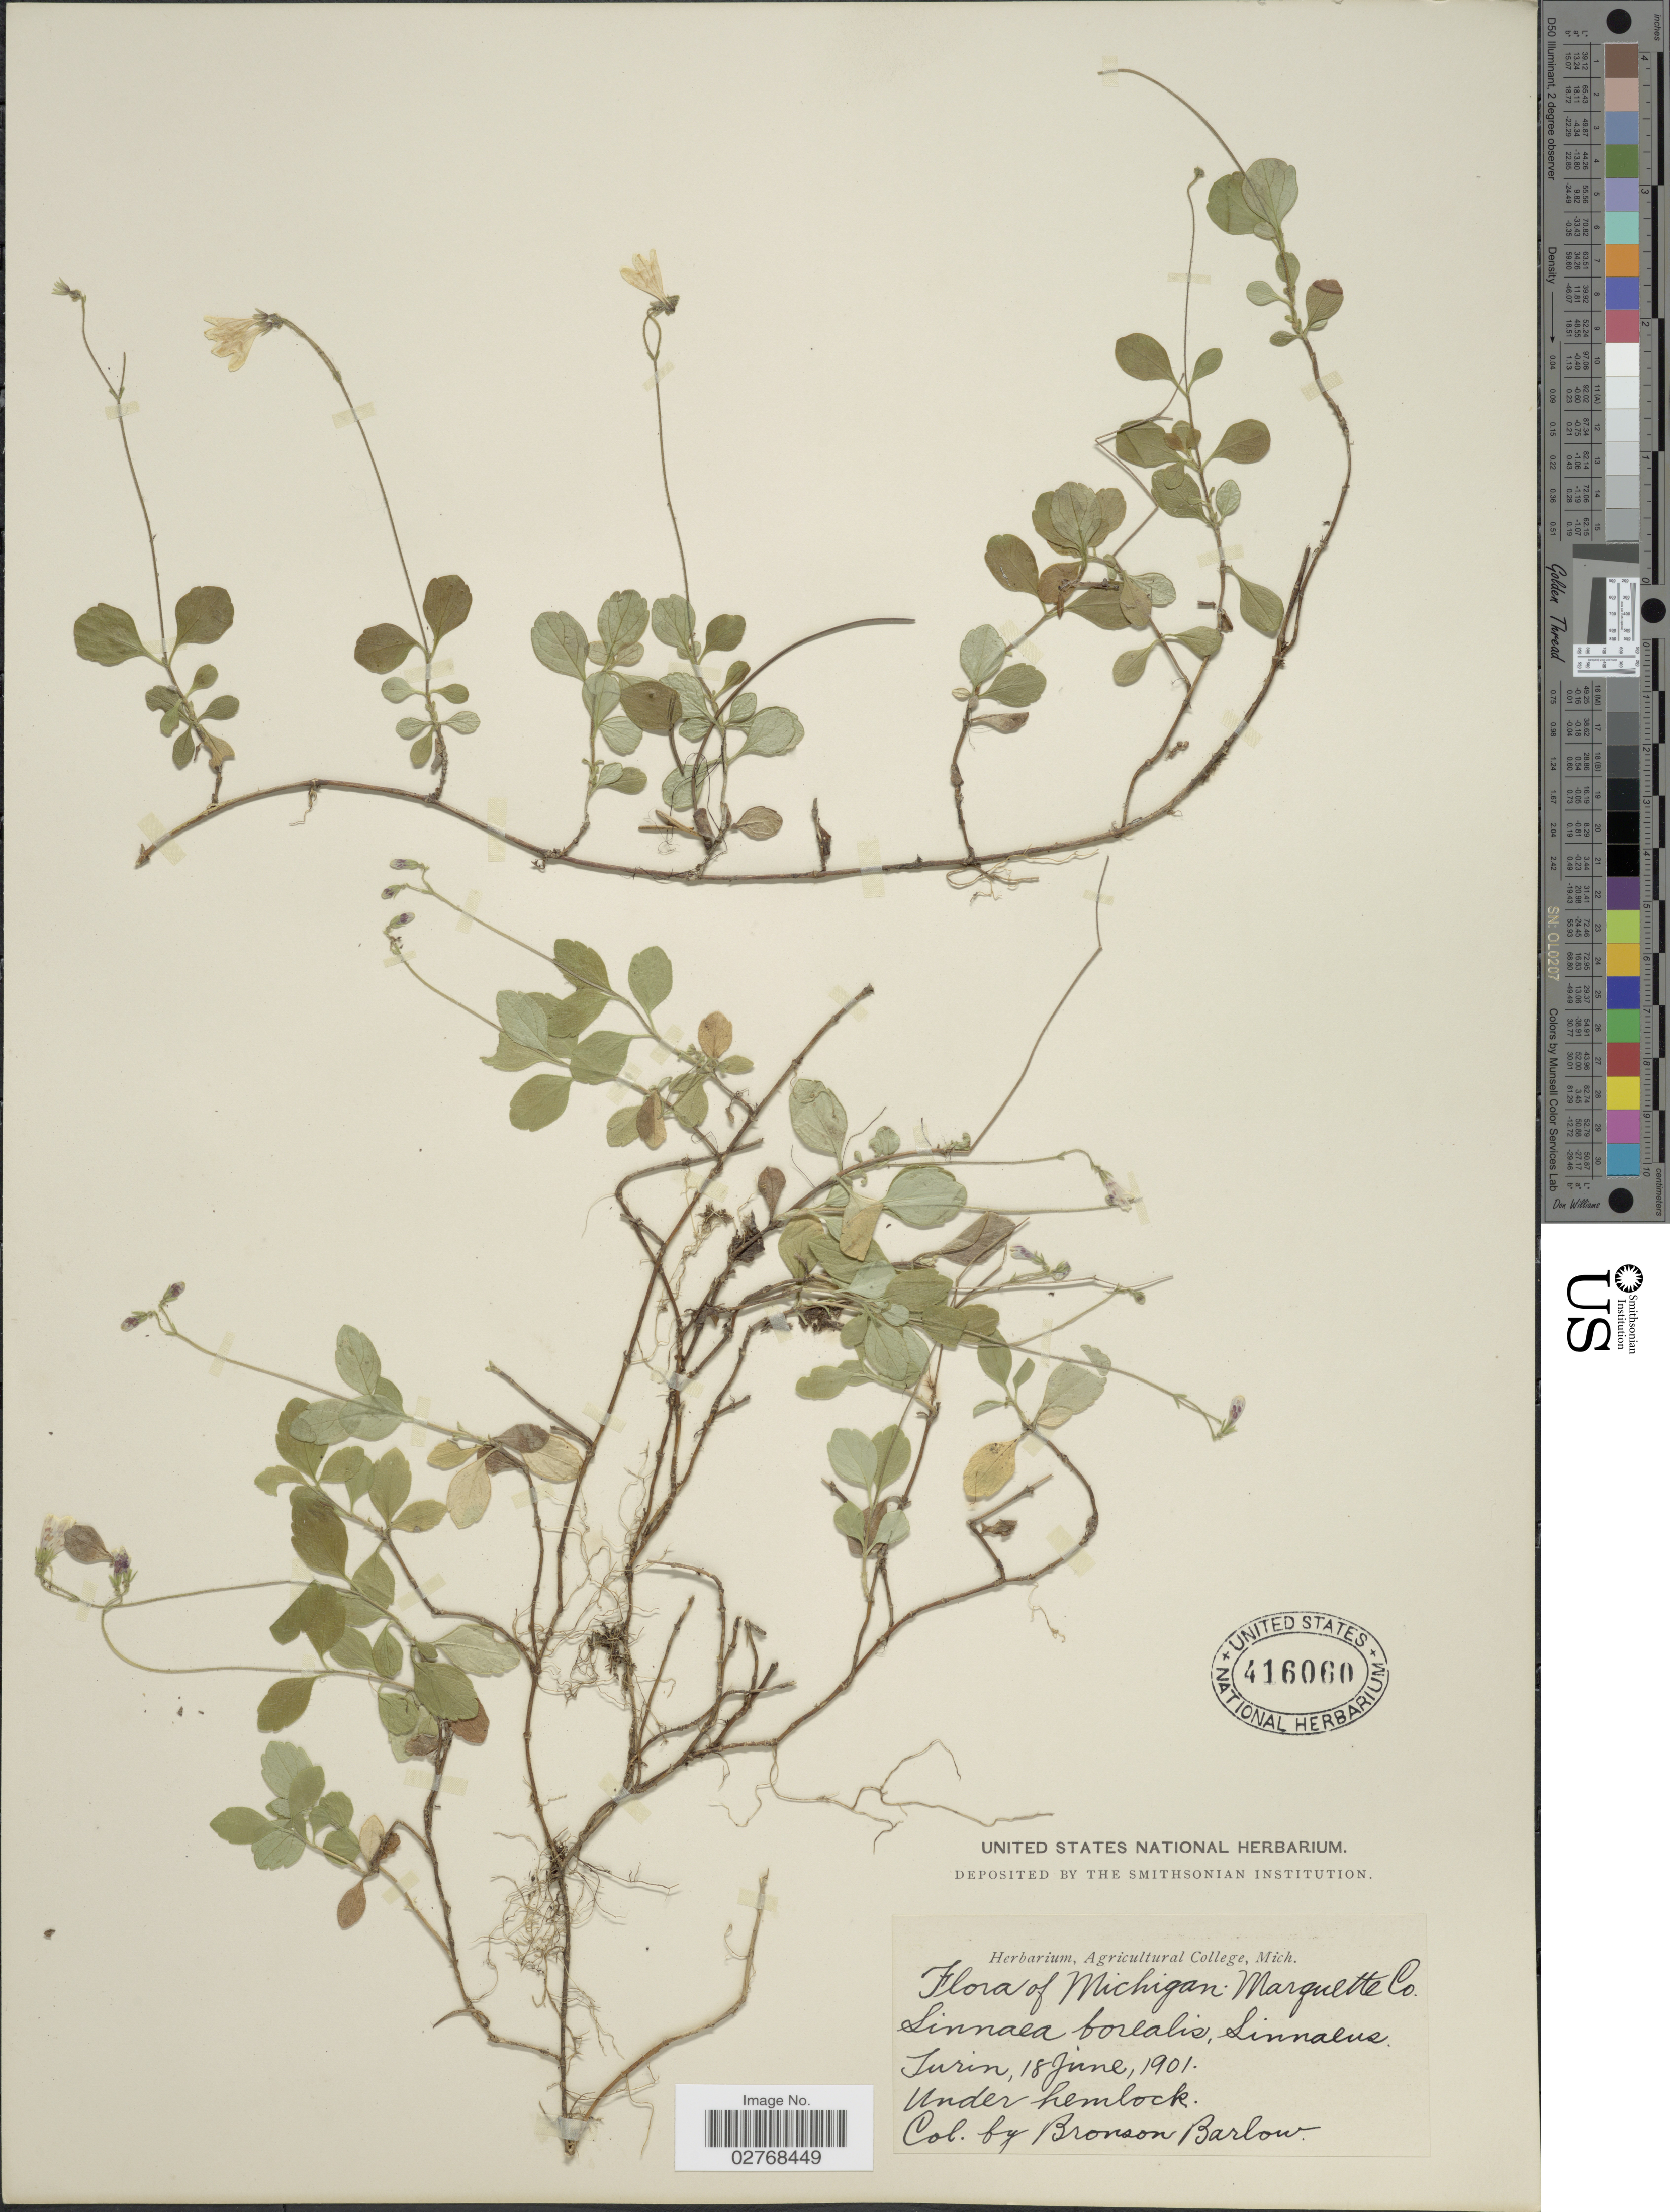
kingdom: Plantae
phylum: Tracheophyta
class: Magnoliopsida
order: Dipsacales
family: Caprifoliaceae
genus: Linnaea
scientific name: Linnaea borealis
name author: L.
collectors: Barlow, B.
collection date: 1901-06-18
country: United States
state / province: Michigan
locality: Marquette Co. Turin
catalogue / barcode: US 416060